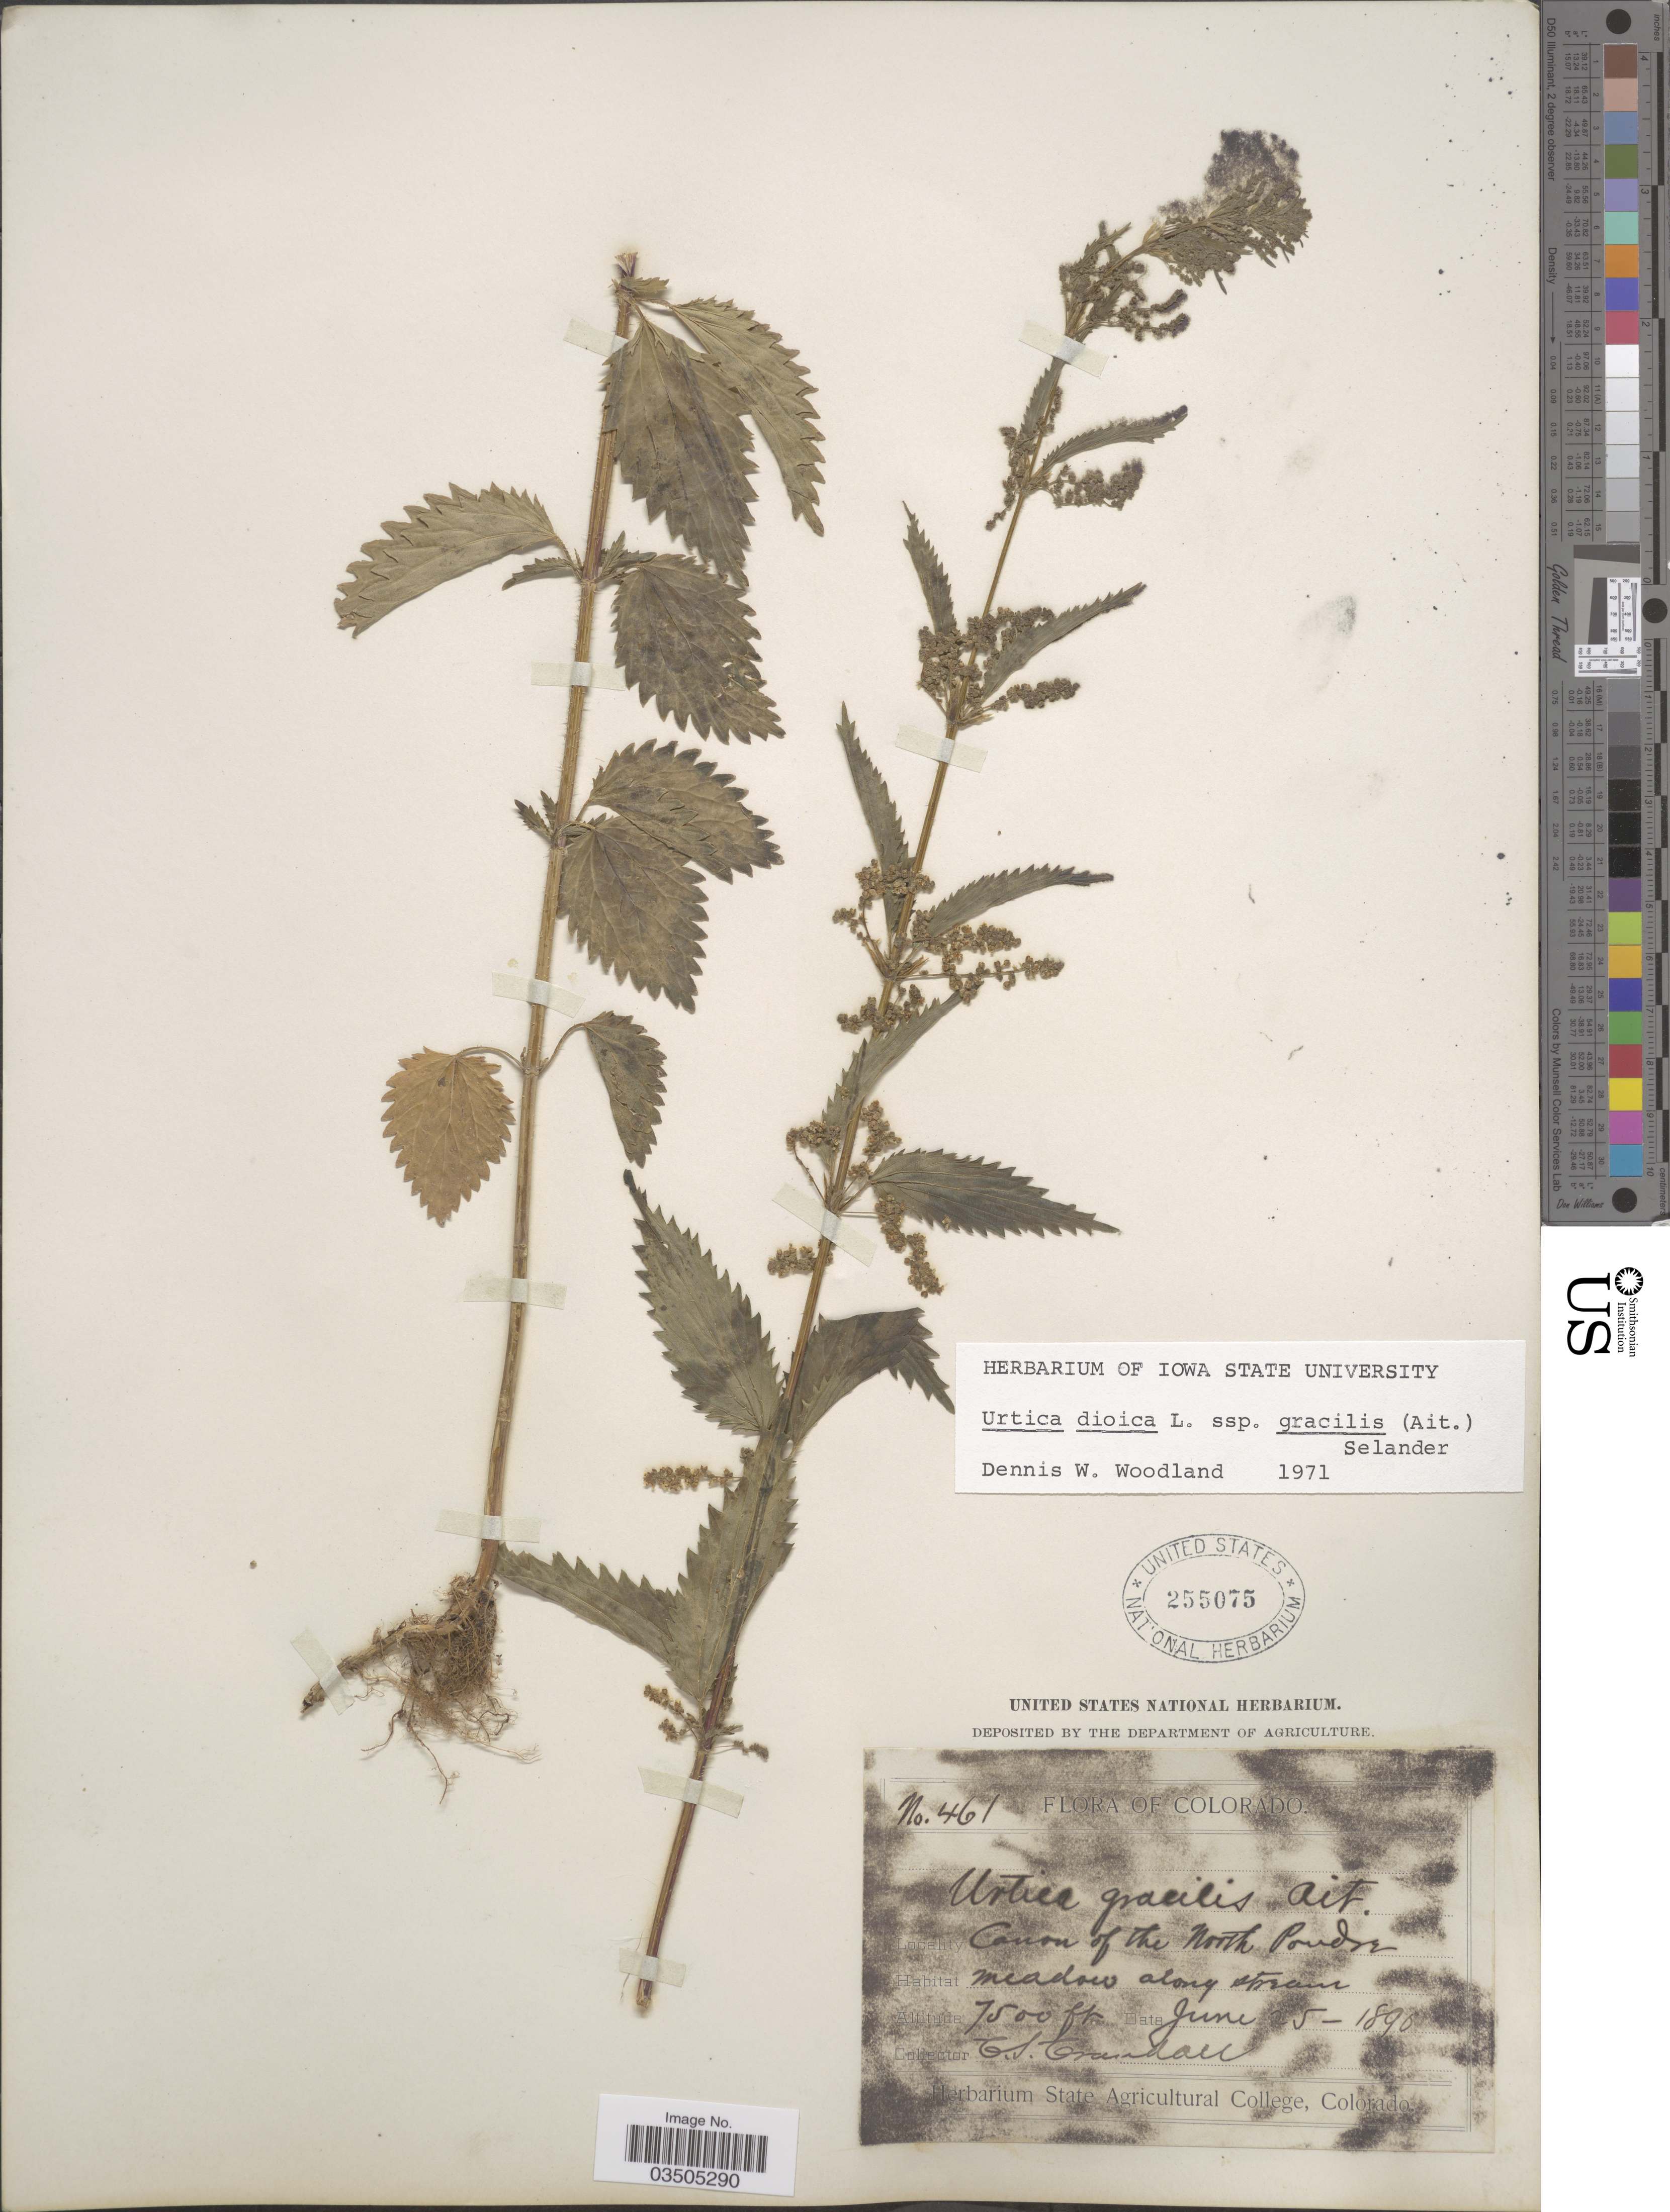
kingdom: Plantae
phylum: Tracheophyta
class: Magnoliopsida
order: Rosales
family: Urticaceae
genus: Urtica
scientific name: Urtica dioica subsp. gracilis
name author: L.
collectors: C. Crandall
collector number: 461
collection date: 1890-06-25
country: United States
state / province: Colorado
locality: Canon of the North Poudre.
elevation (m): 2286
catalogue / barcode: US 255075